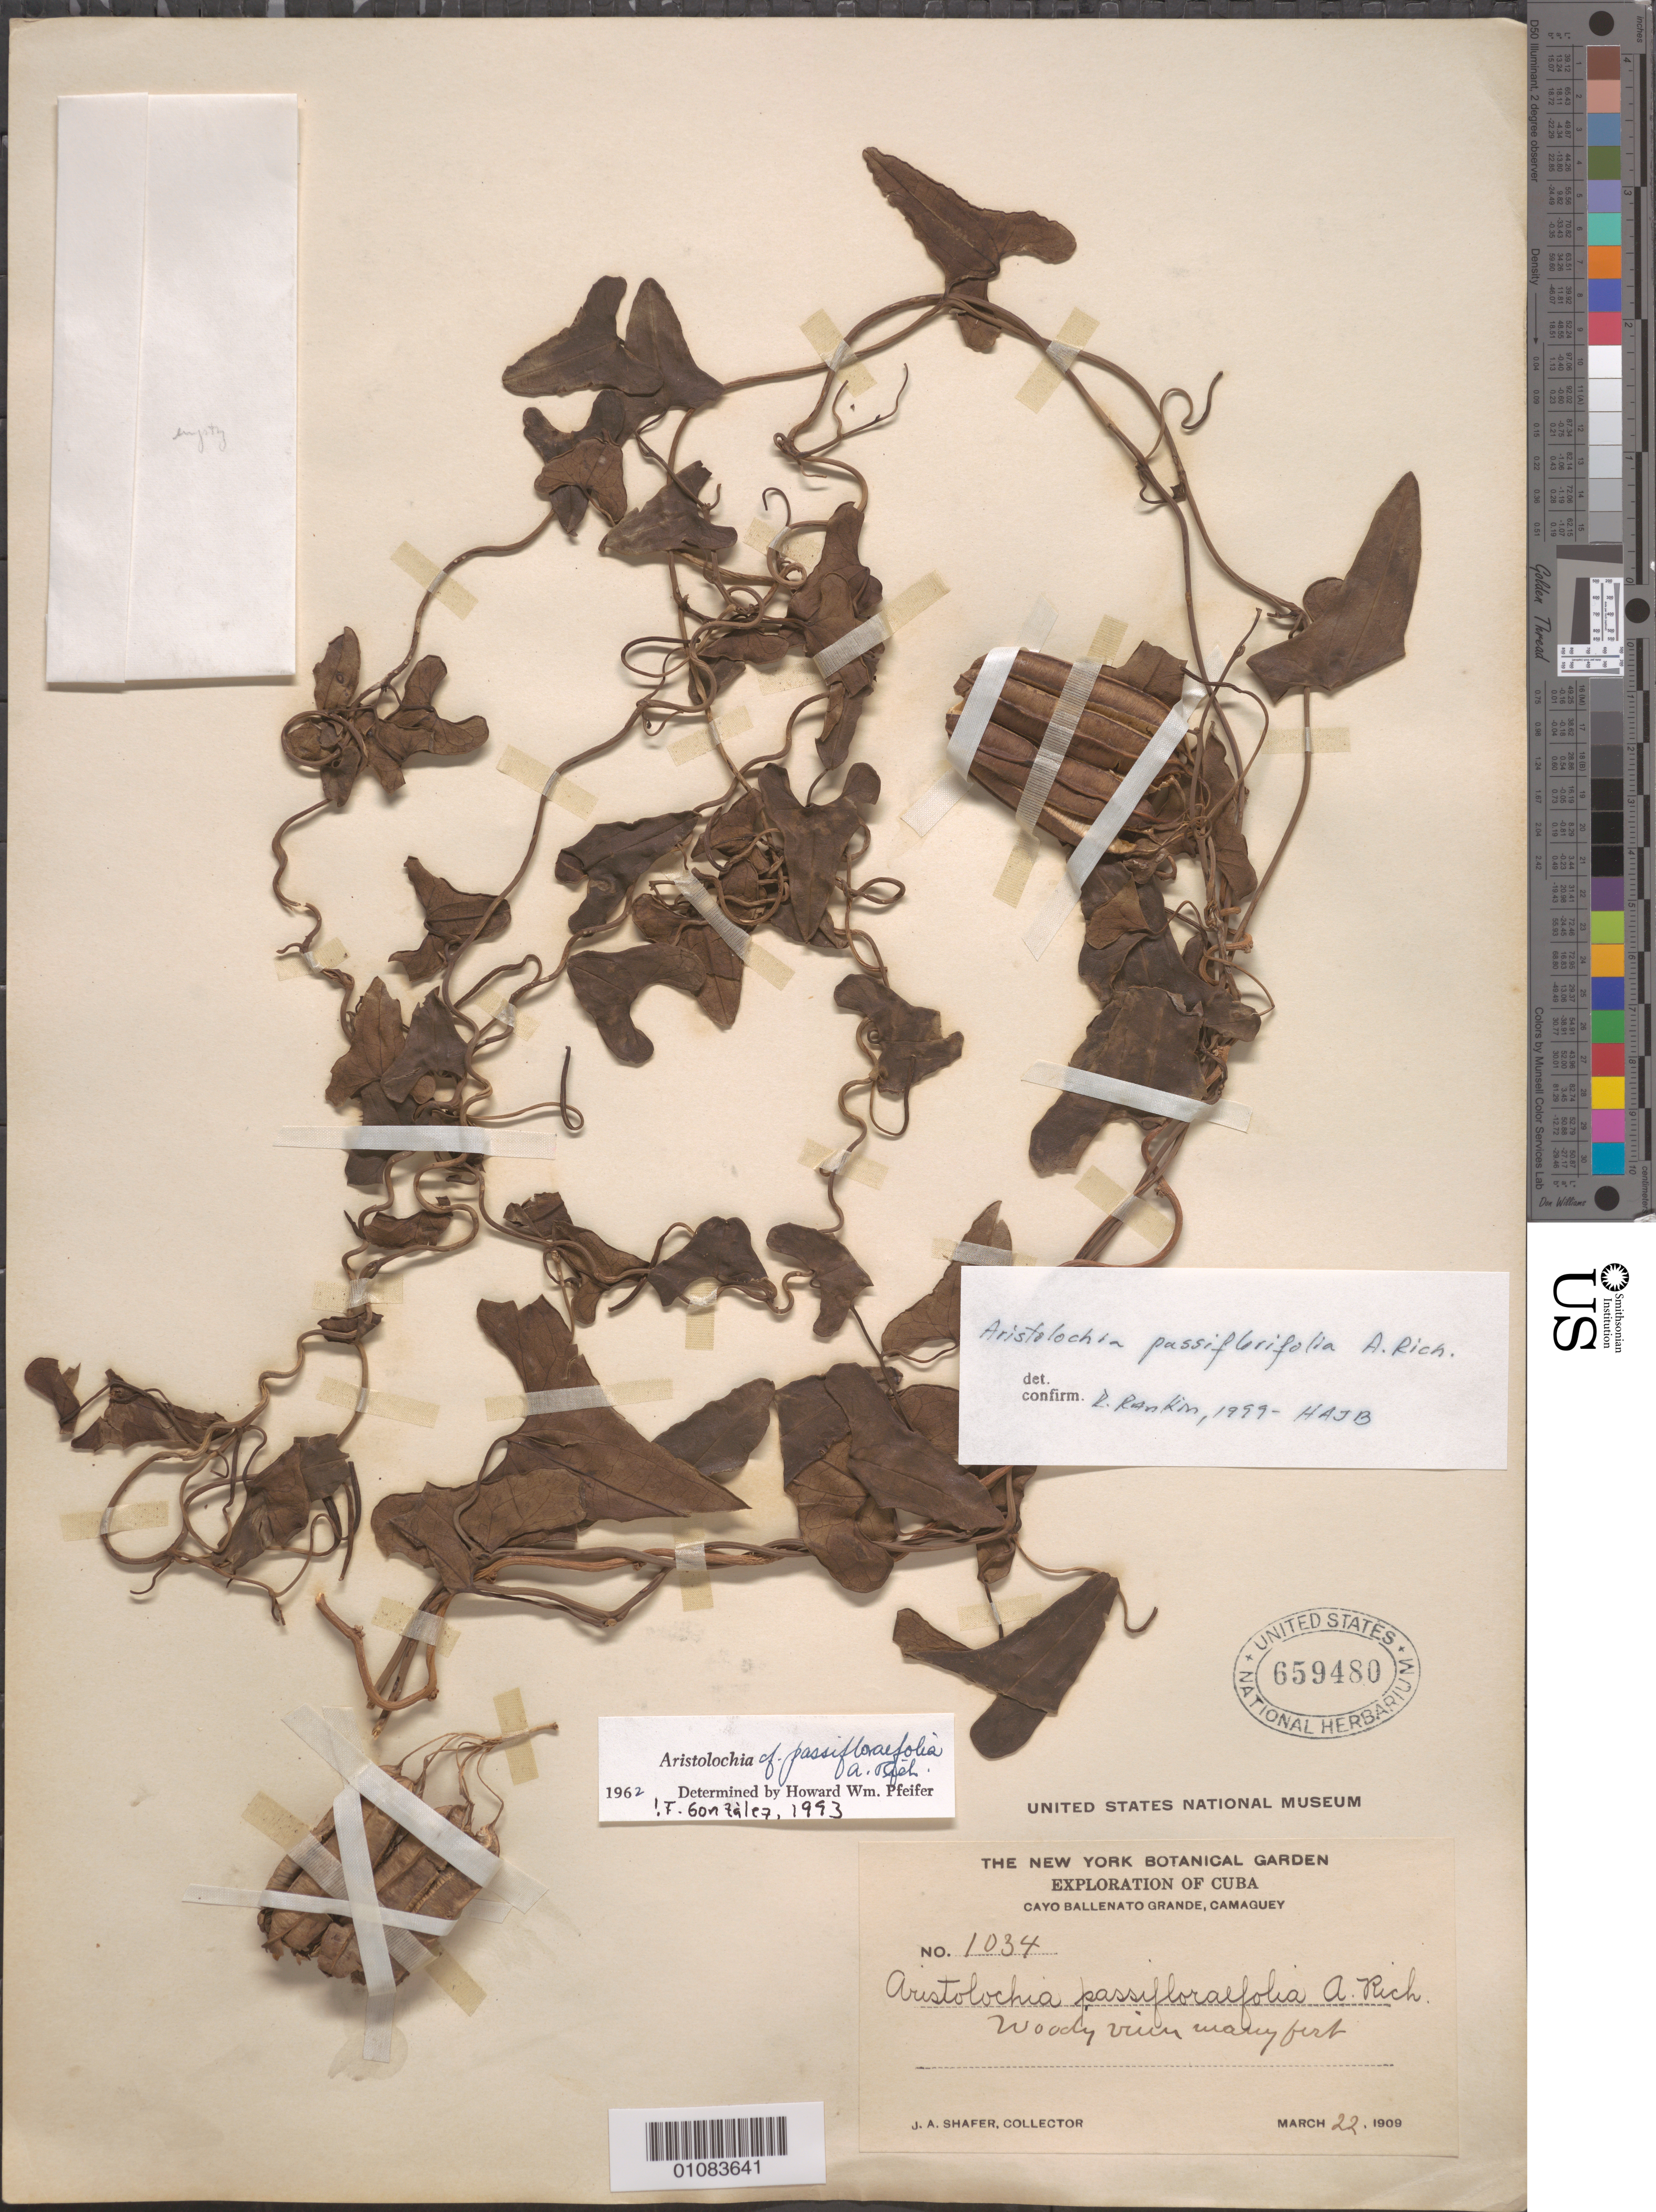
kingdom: Plantae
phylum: Tracheophyta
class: Magnoliopsida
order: Piperales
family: Aristolochiaceae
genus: Aristolochia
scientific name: Aristolochia passiflorifolia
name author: A. Rich.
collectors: J. A. Shafer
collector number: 1034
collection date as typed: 22 Mar 1909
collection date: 1909-03-22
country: Cuba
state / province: Camagüey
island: Cuba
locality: Cayo Ballenato Grande, Camaguey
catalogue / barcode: US 659480